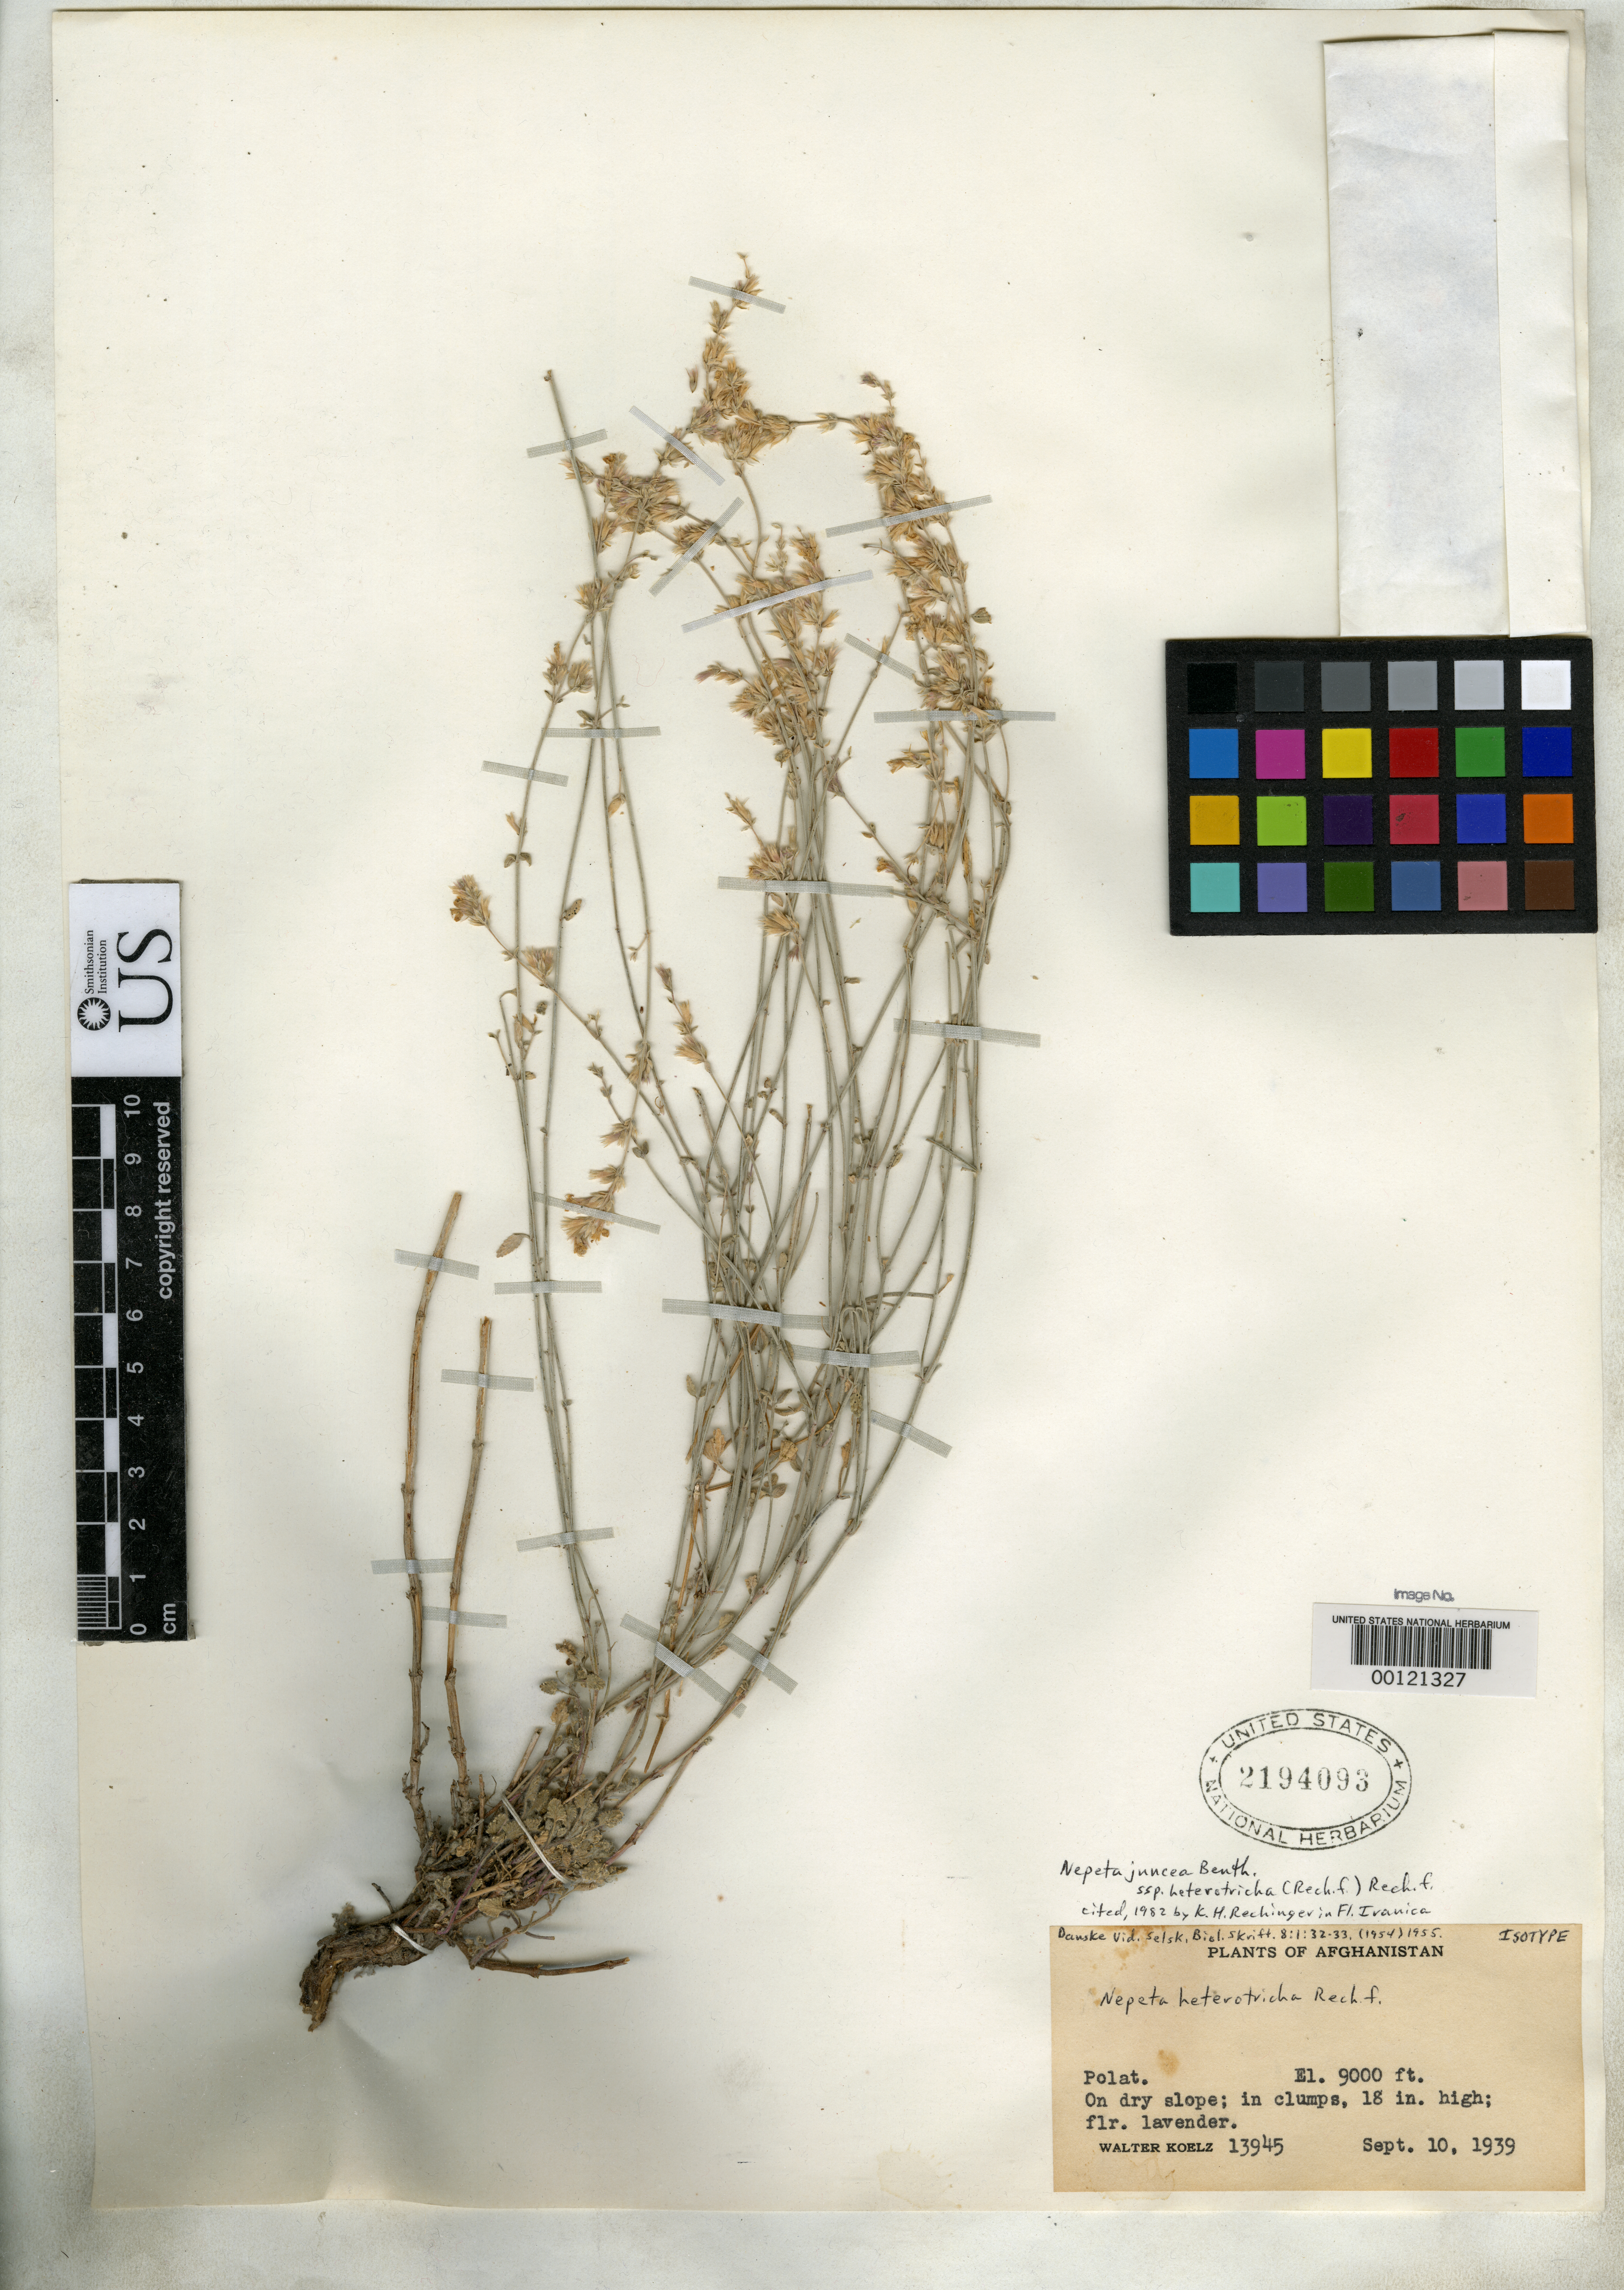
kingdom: Plantae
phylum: Tracheophyta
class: Magnoliopsida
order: Lamiales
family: Lamiaceae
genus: Nepeta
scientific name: Nepeta heterotricha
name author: Rech. f.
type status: Isotype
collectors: W. N. Koelz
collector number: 13945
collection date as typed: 10 Sep 1939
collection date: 1939-09-10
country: Afghanistan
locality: Polat.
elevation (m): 2743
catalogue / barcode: US 2194093